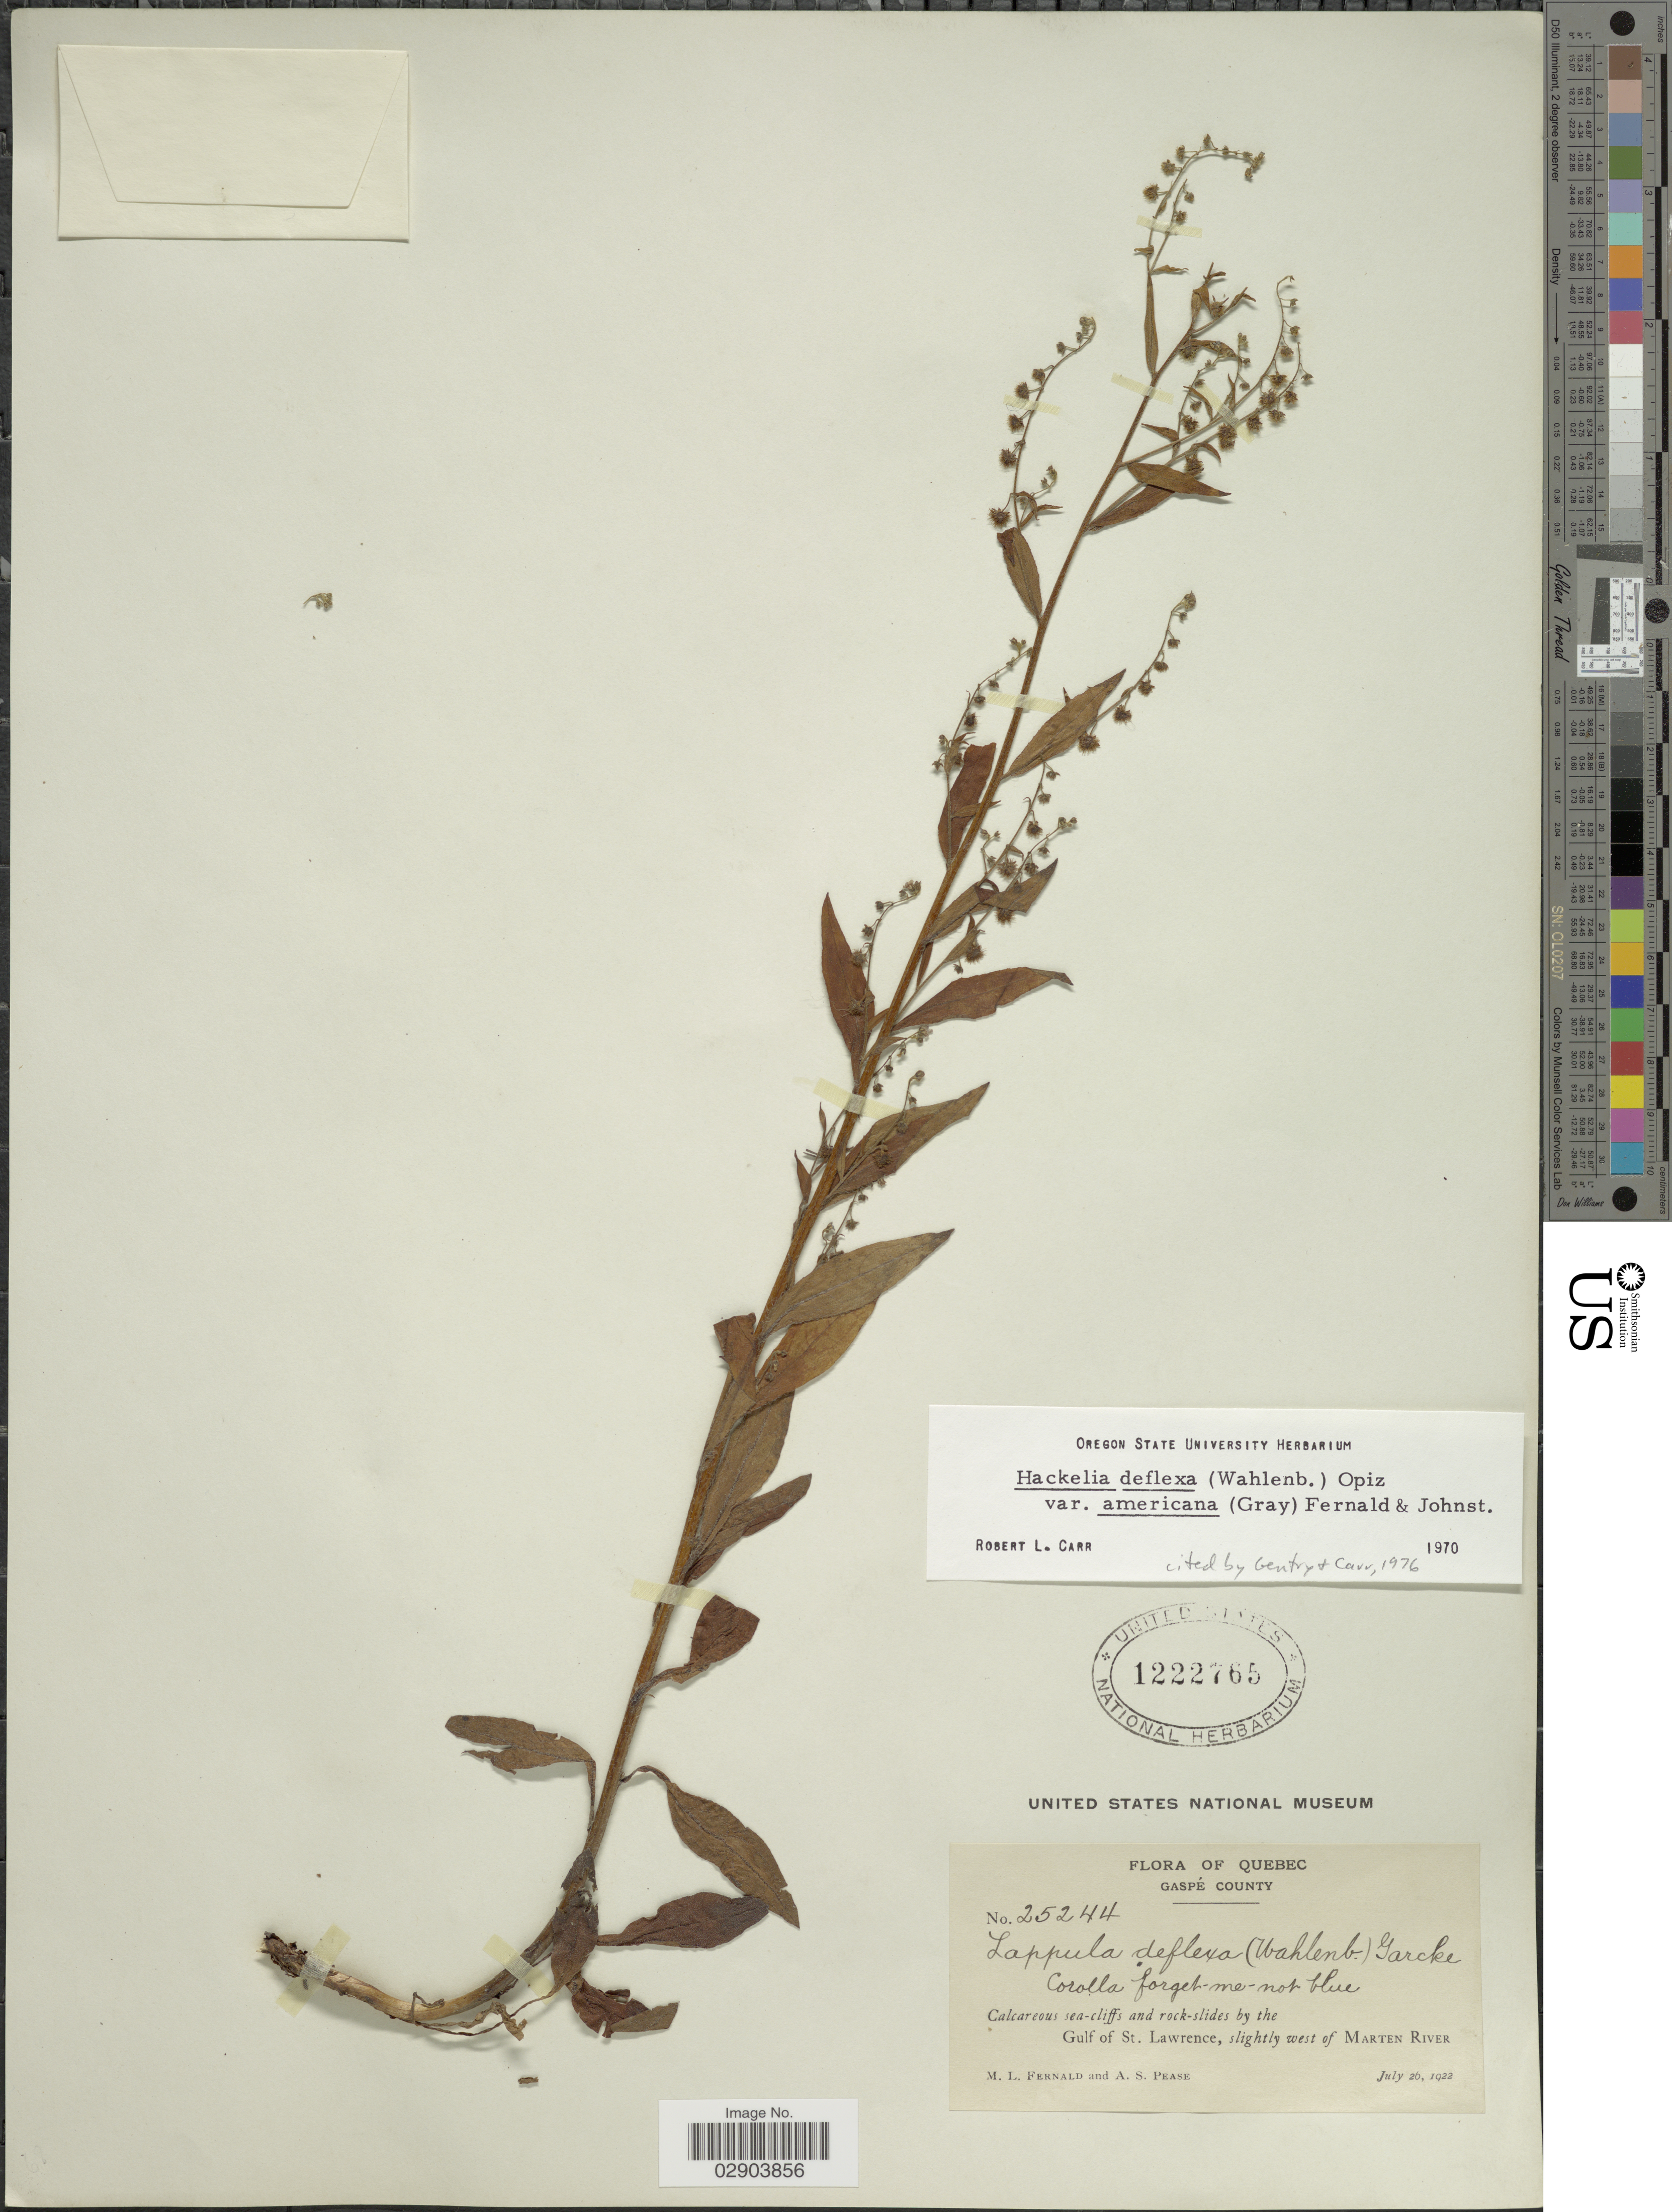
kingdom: Plantae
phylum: Tracheophyta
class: Magnoliopsida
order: Boraginales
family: Boraginaceae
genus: Hackelia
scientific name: Hackelia deflexa var. americana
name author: (A. Gray) Fernald & I.M. Johnst.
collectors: M. L. Fernald & A. S. Pease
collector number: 25244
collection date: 1922-07-20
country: Canada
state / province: Quebec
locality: Gaspé County, Calcareous sea-cliffs and rock-slides by the Gulf of St. Lawrence, slightly west of Marten River.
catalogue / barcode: US 1222765